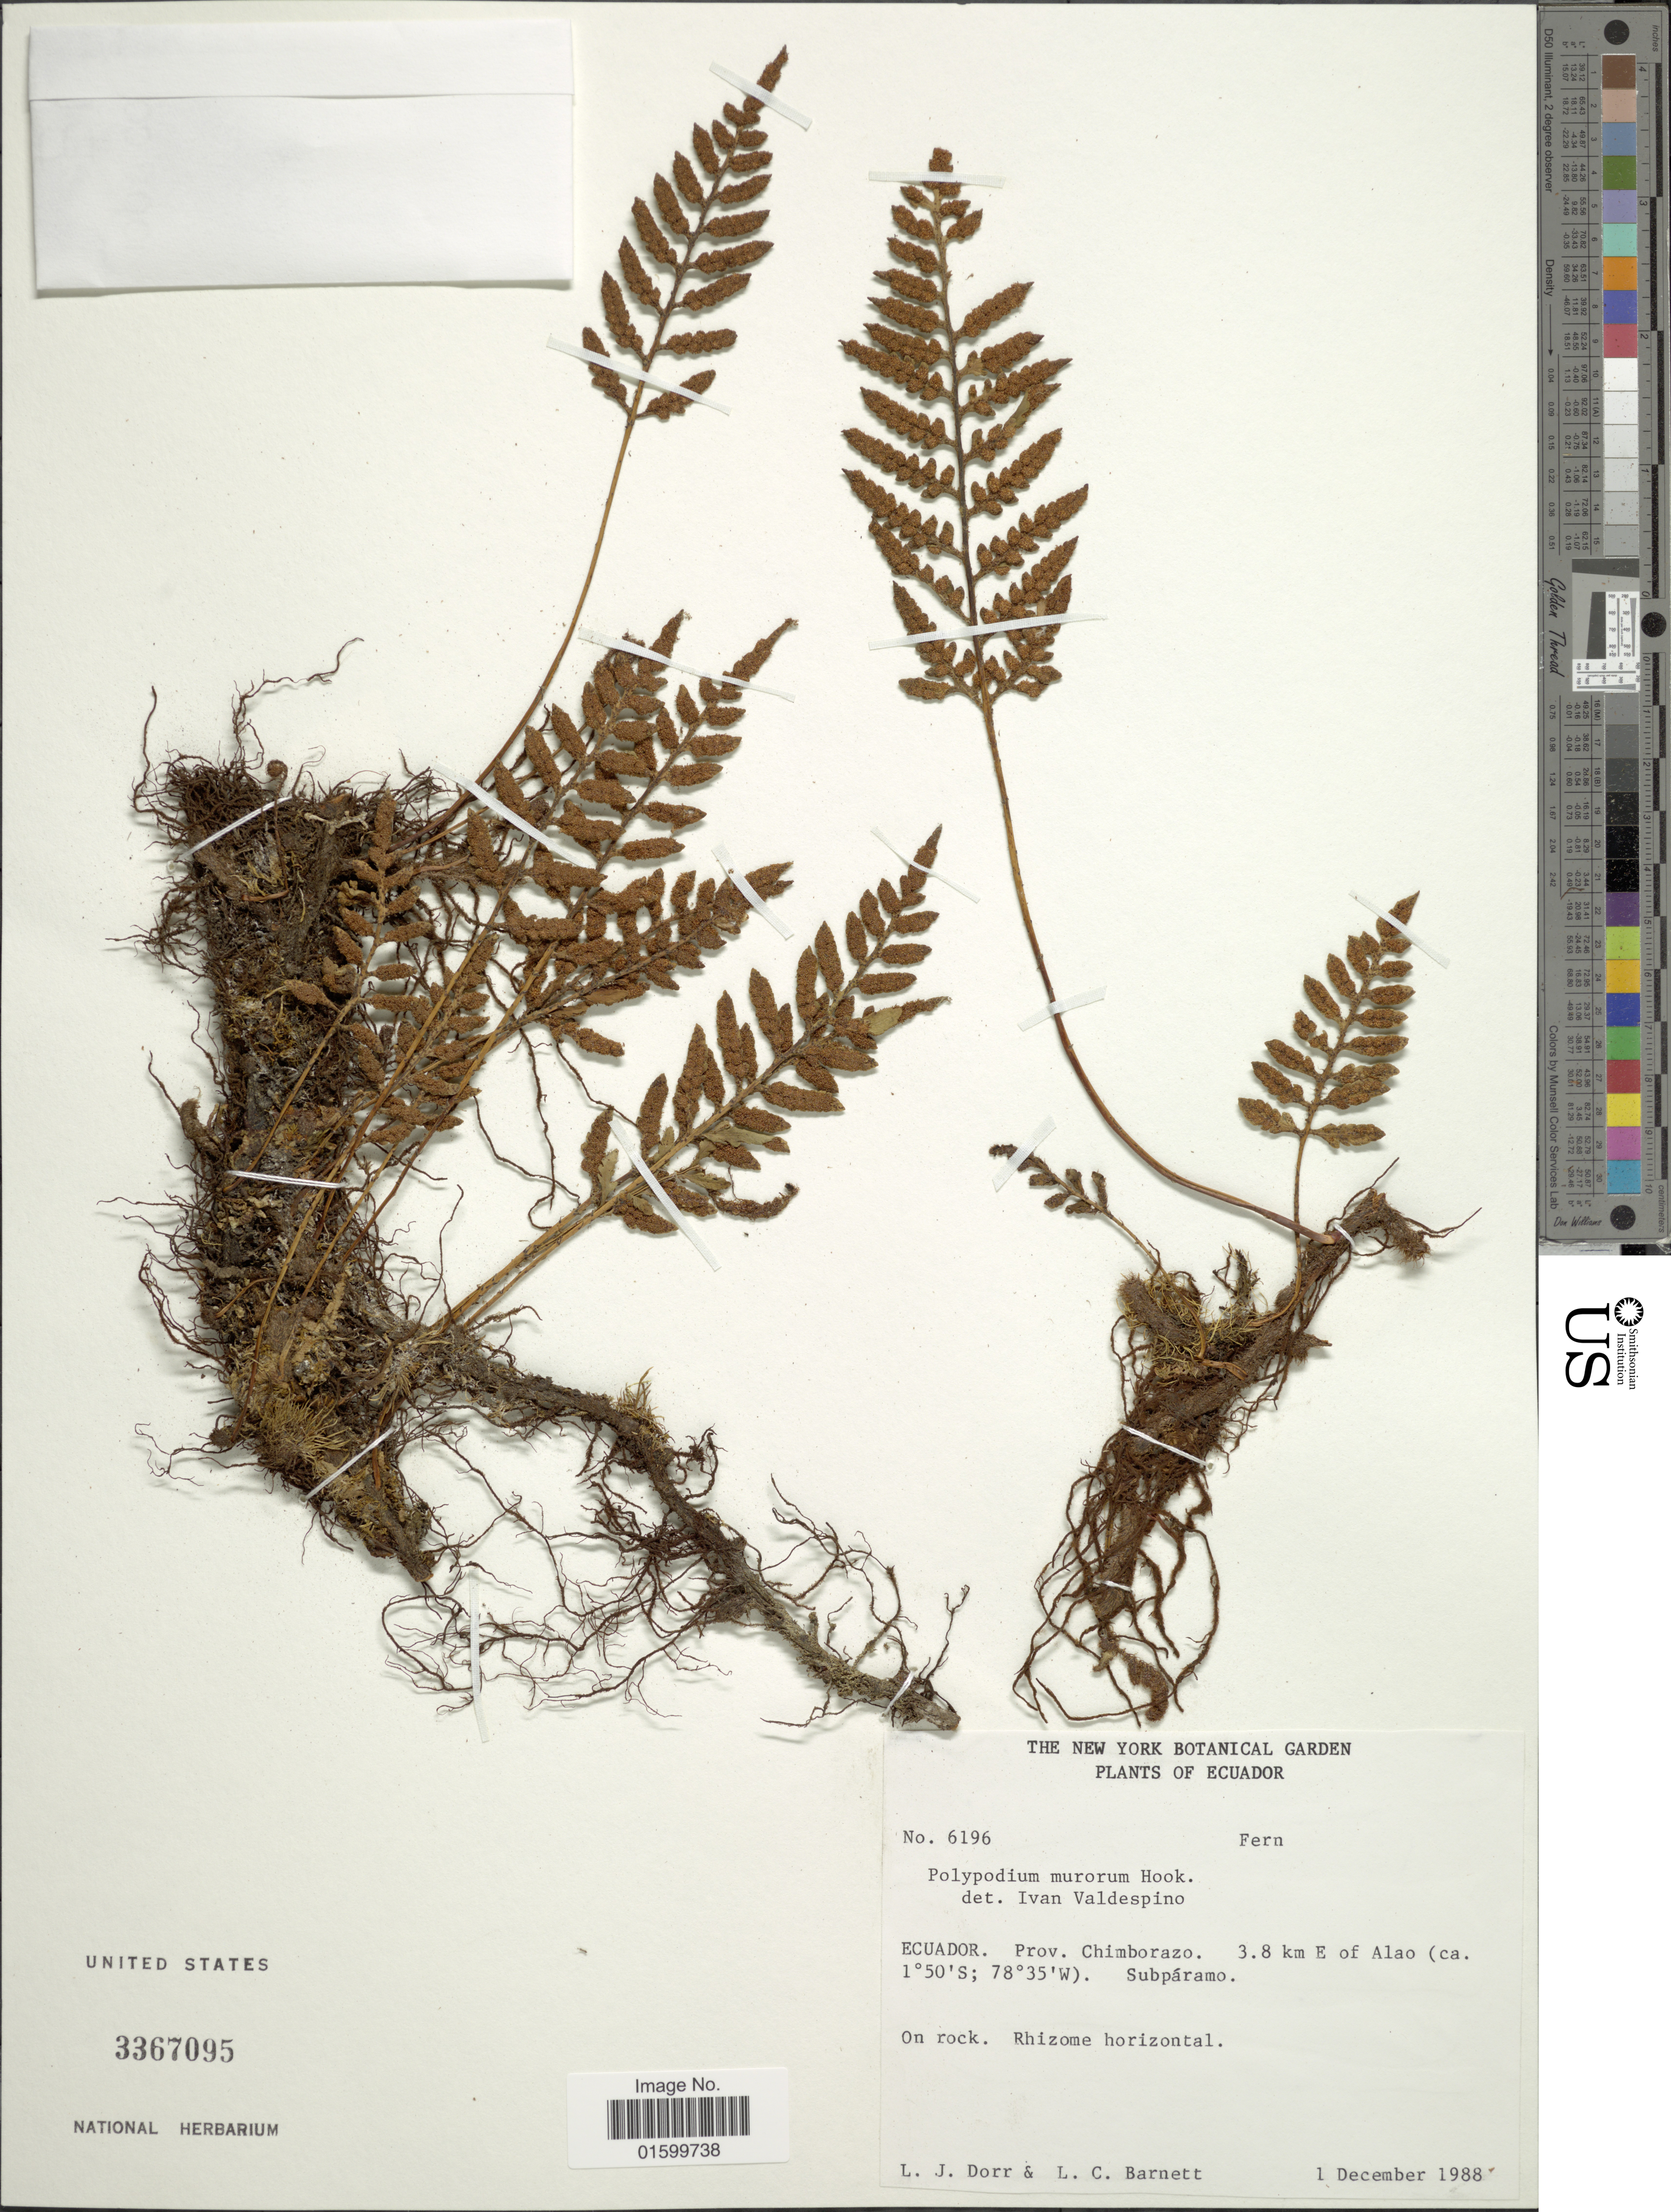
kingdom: Plantae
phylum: Tracheophyta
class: Polypodiopsida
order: Polypodiales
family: Polypodiaceae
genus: Pleopeltis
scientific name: Pleopeltis murorum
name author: (Hook.) A.R. Sm. & Tejero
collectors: L. J. Dorr & L. C. Barnett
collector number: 6196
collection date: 1988-12-01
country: Ecuador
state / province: Chimborazo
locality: Prov. Chimborazo, 3.8 km E of Alao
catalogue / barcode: US 3367095